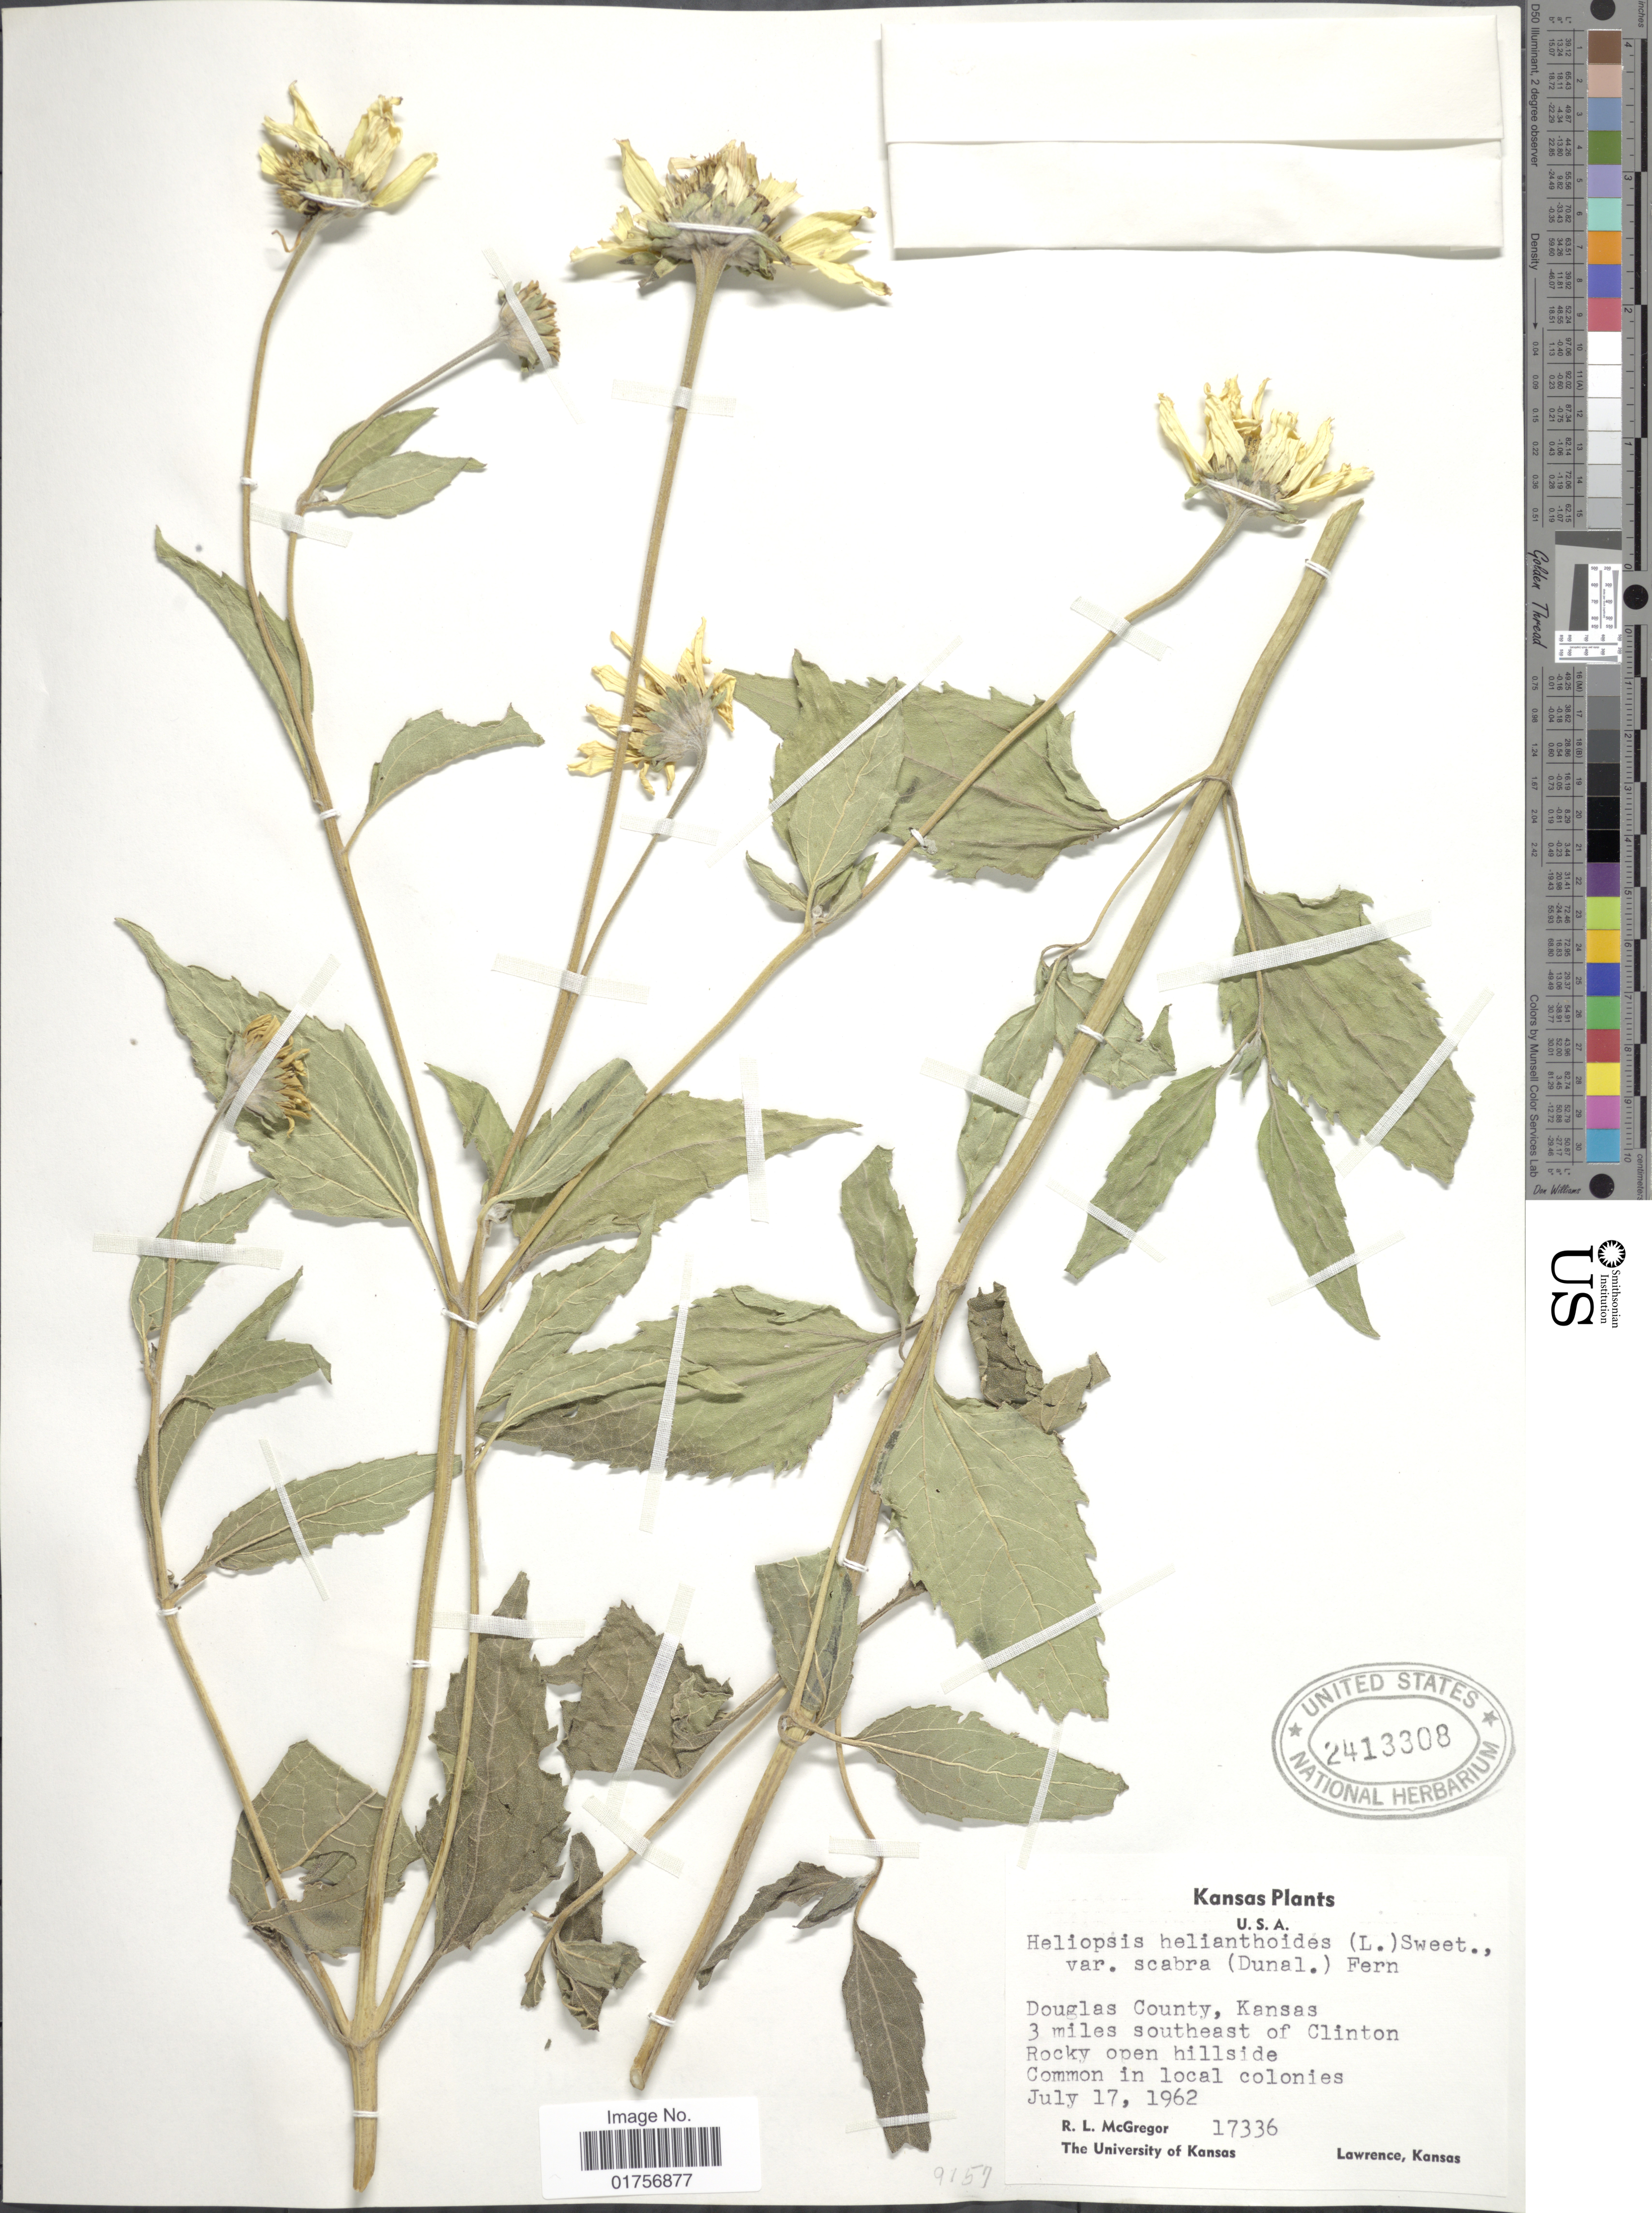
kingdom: Plantae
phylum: Tracheophyta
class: Magnoliopsida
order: Asterales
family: Asteraceae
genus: Heliopsis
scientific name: Heliopsis helianthoides var. scabra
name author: (Dunal) T.R. Fisher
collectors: R. McGregor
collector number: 17336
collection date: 1962-07-17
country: United States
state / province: Kansas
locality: Douglas County, Kansas, 3 miles southeast of Clinton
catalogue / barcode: US 2413308